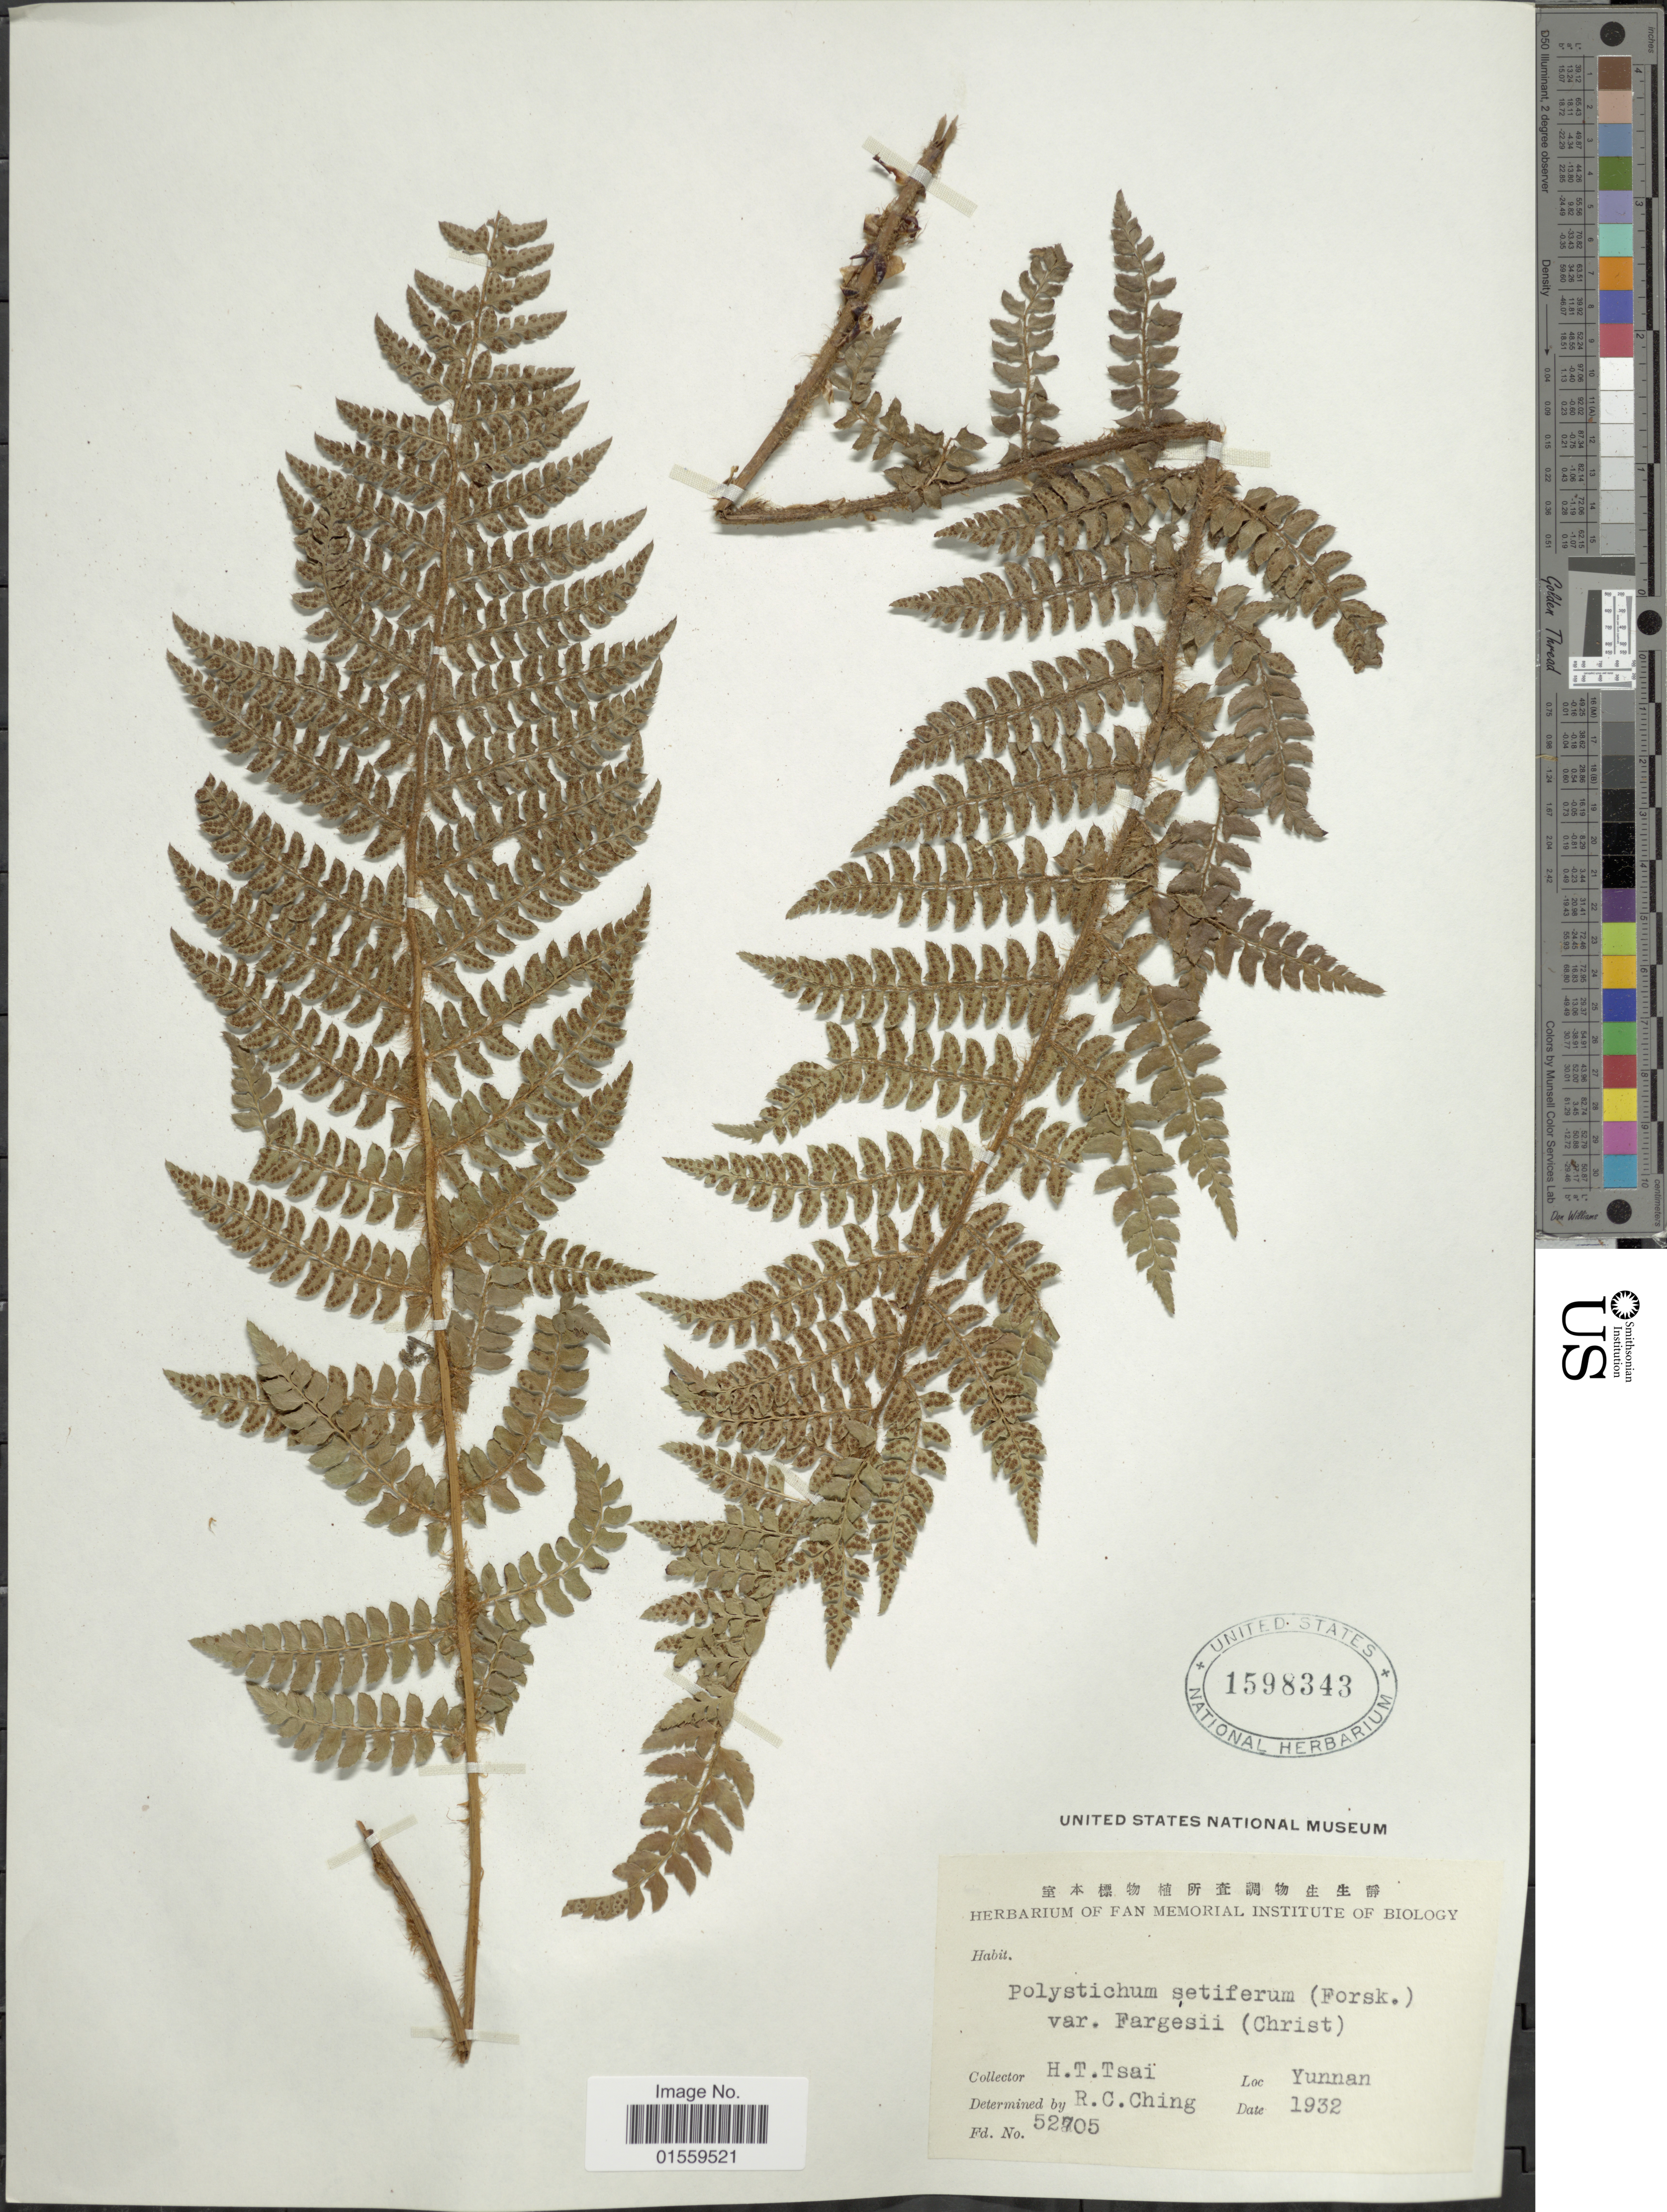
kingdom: Plantae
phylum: Tracheophyta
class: Polypodiopsida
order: Polypodiales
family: Dryopteridaceae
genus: Polystichum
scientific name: Polystichum setiferum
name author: (Forssk.) Moore ex Woynar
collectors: H. Tsai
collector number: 52705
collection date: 1932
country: China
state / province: Yunnan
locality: Yunnan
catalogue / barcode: US 1598343